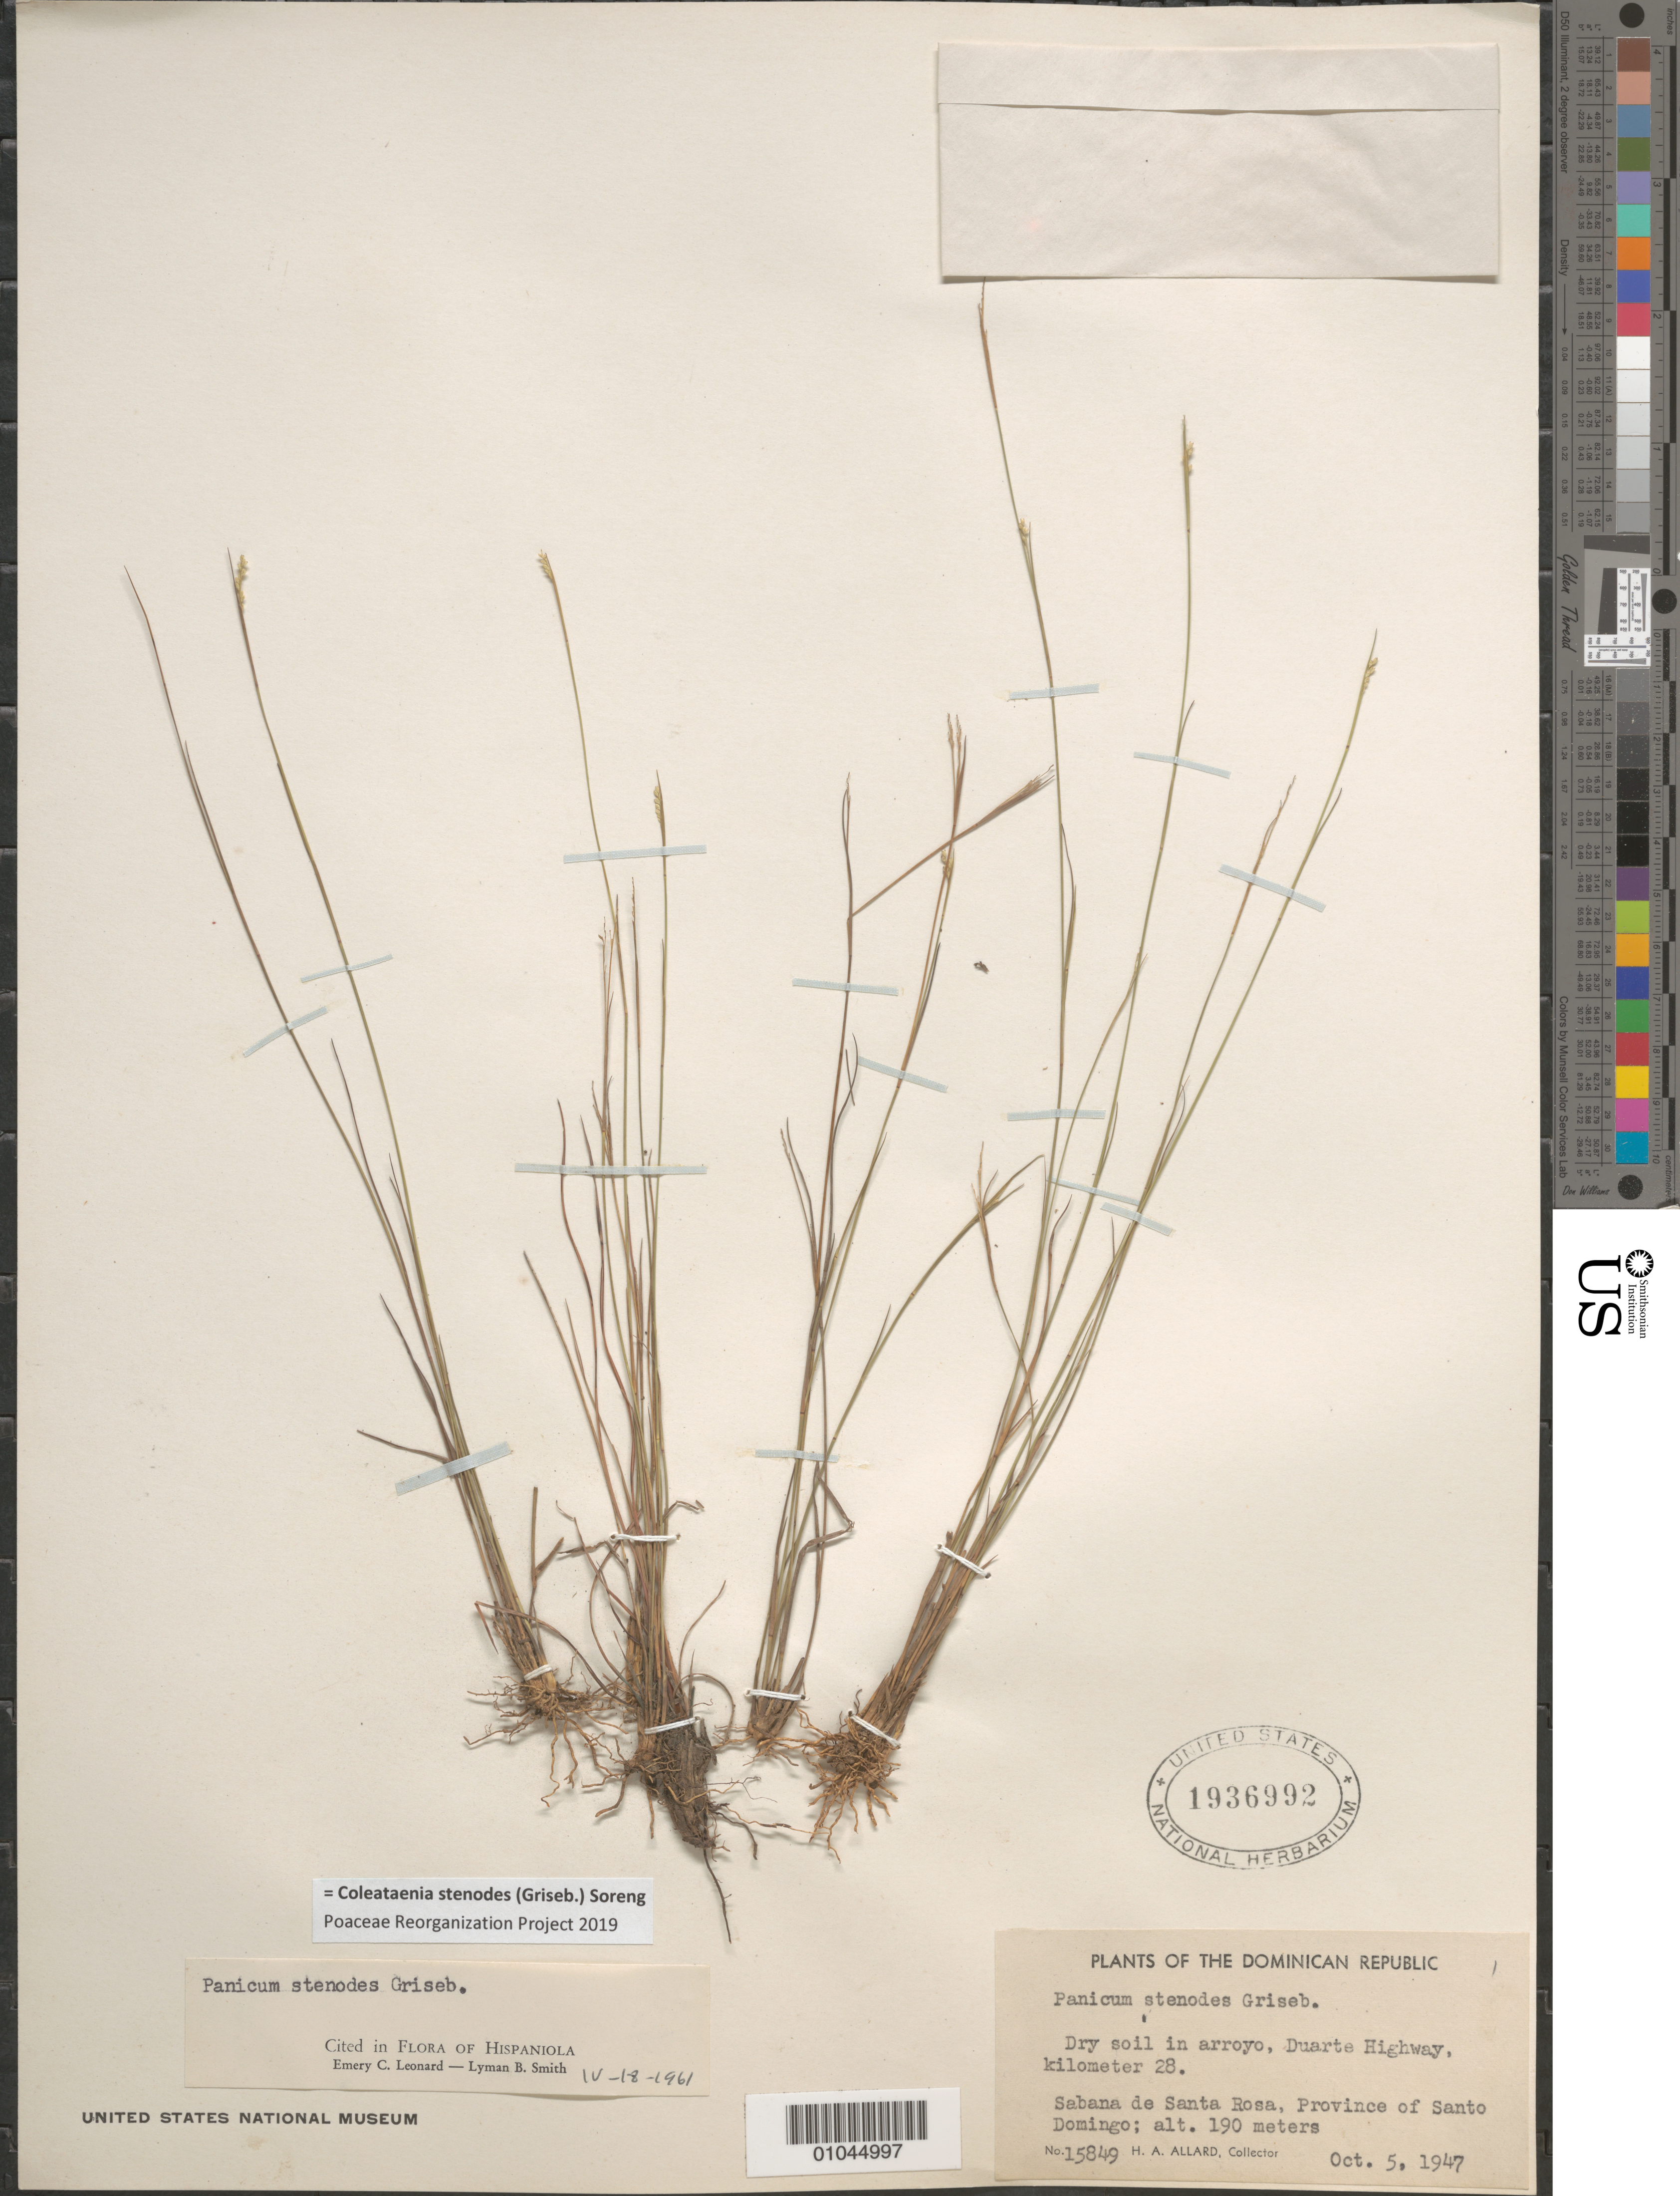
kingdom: Plantae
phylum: Tracheophyta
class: Liliopsida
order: Poales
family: Poaceae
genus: Panicum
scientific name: Panicum stenodes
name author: Griseb.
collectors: H. A. Allard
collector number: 15849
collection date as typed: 05 Oct 1947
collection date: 1947-10-05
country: Dominican Republic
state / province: Distrito Nacional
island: Hispaniola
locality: Sabana de Santa Rosa, Duarte Highway, km 28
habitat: dry soil in arroyo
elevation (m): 190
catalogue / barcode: US 1936992